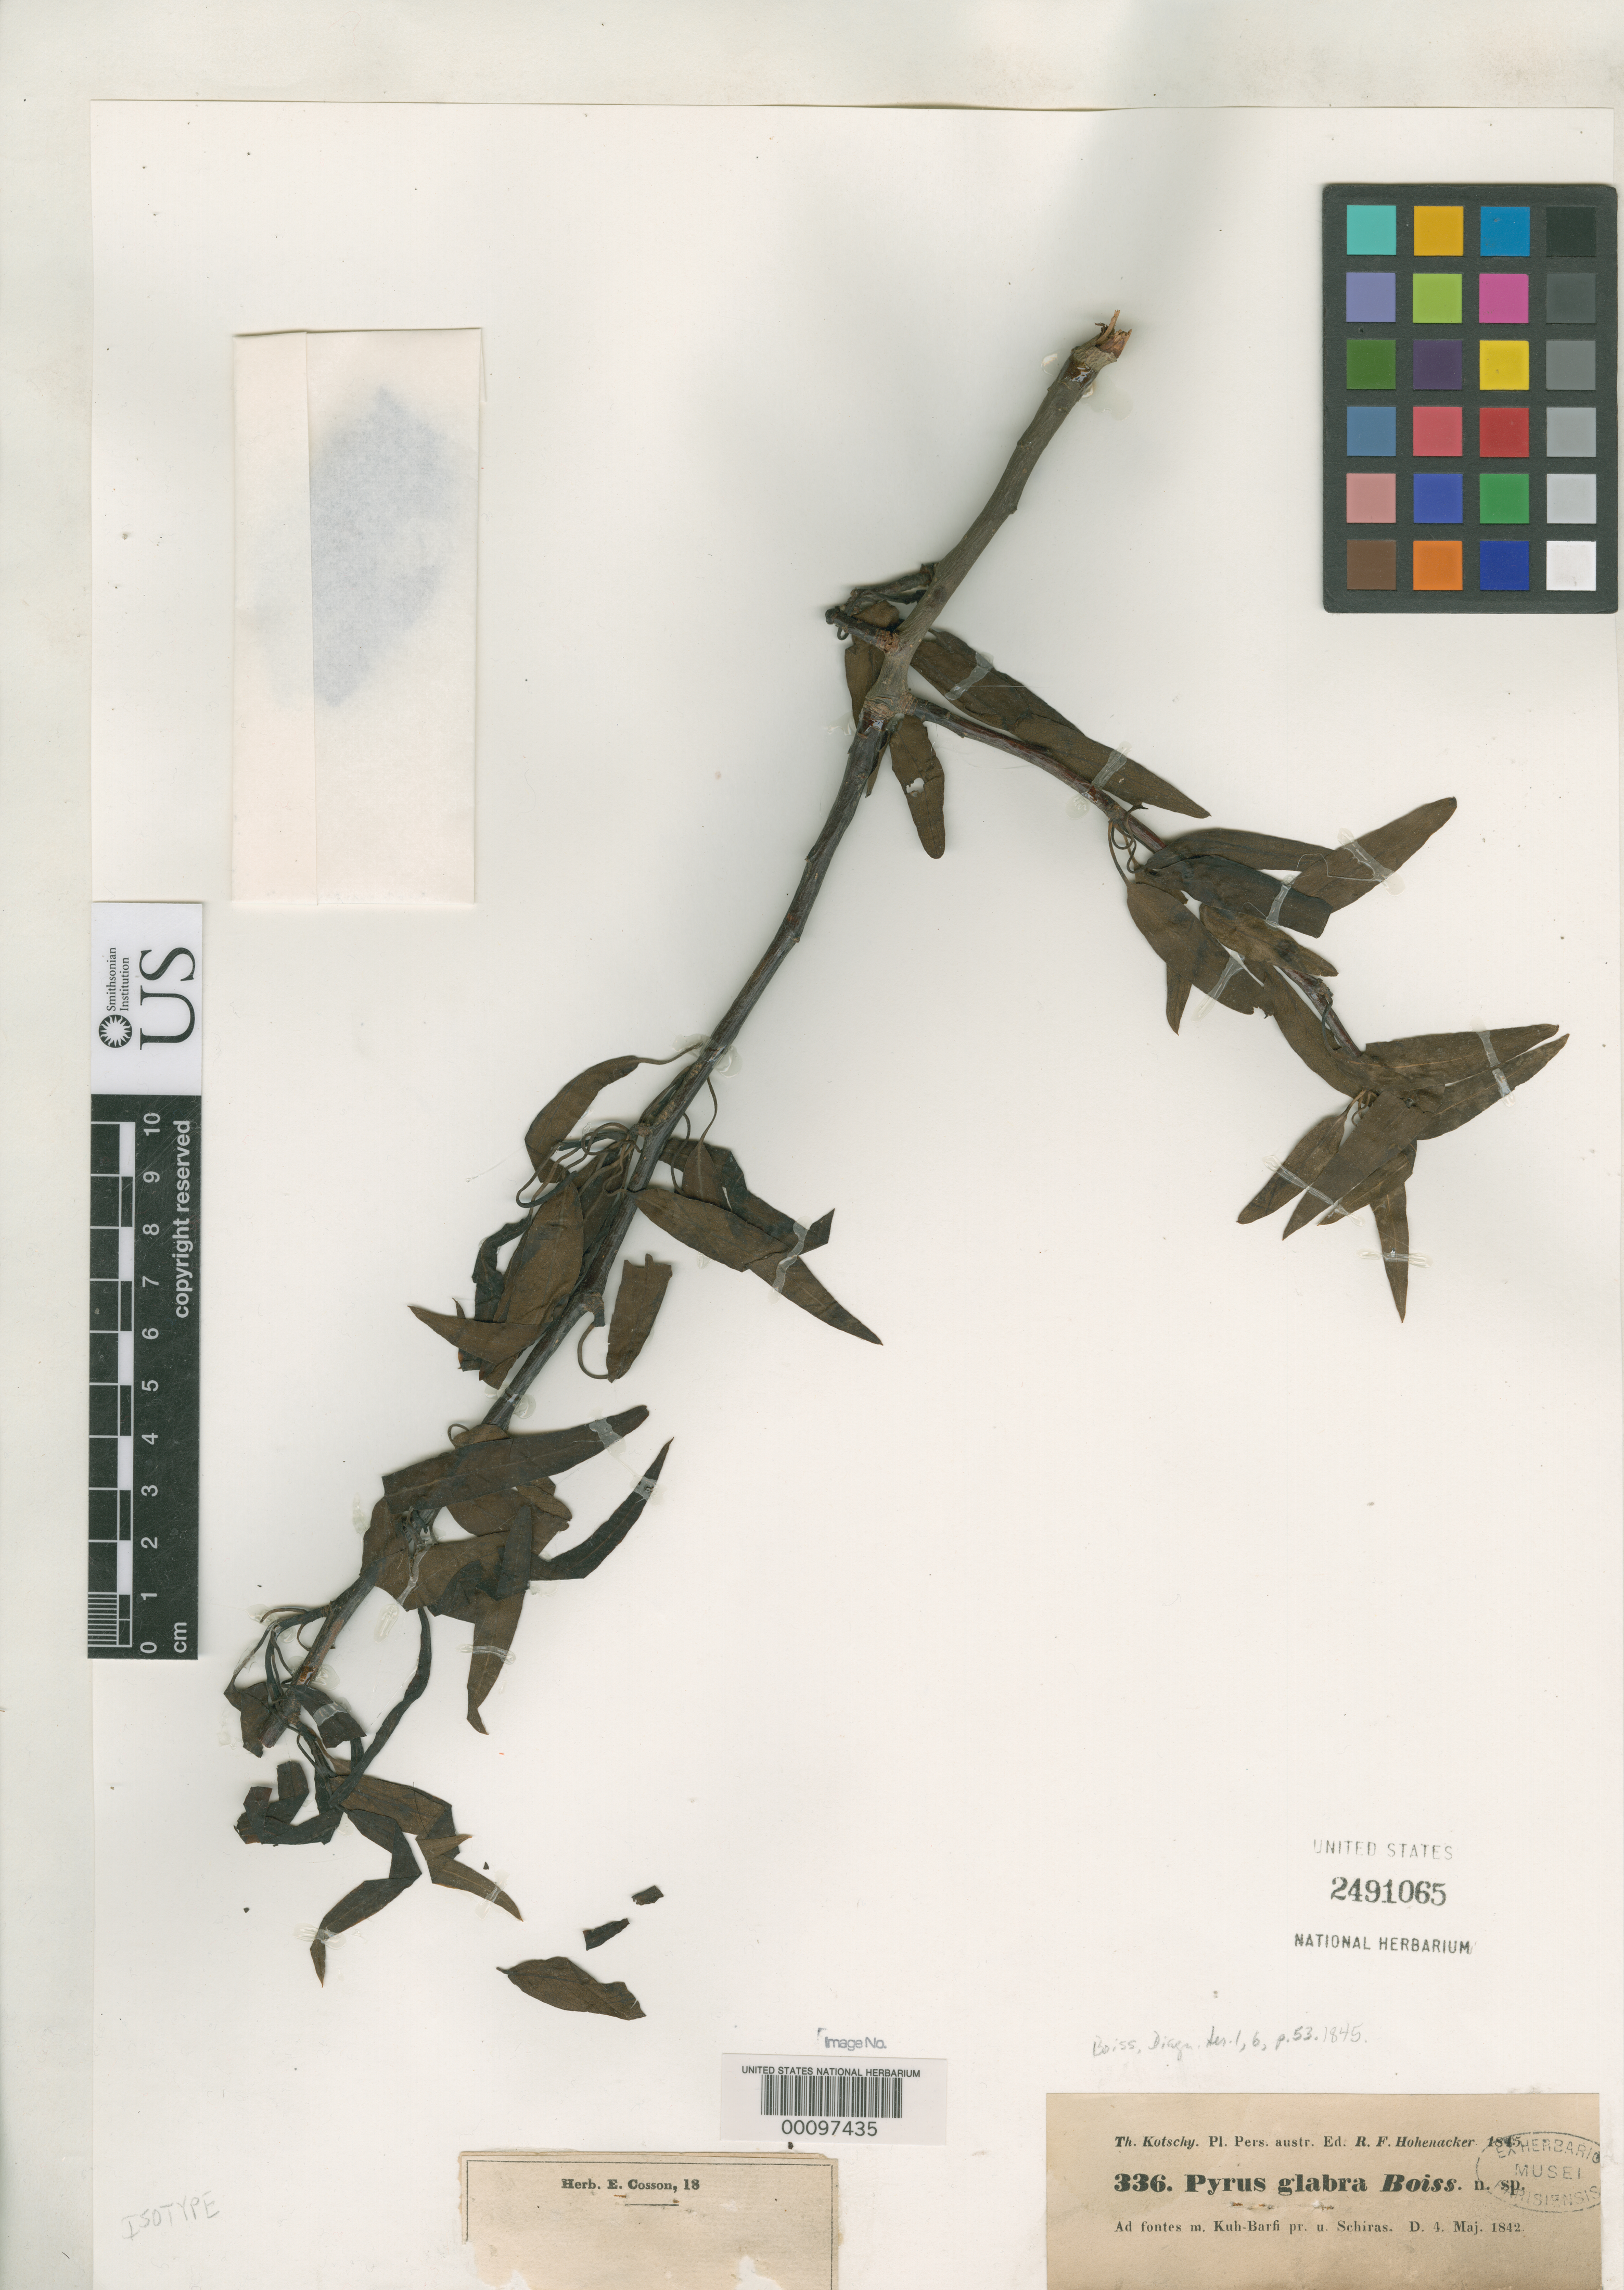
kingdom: Plantae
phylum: Tracheophyta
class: Magnoliopsida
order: Rosales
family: Rosaceae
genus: Pyrus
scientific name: Pyrus glabra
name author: Boiss.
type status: Isotype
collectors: K. G. Kotschy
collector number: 336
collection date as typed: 04 May 1842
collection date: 1842-05-04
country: Iran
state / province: Fars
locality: Near Shiraz, Mt. Kuh-barfi Spring.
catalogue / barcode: US 2491065